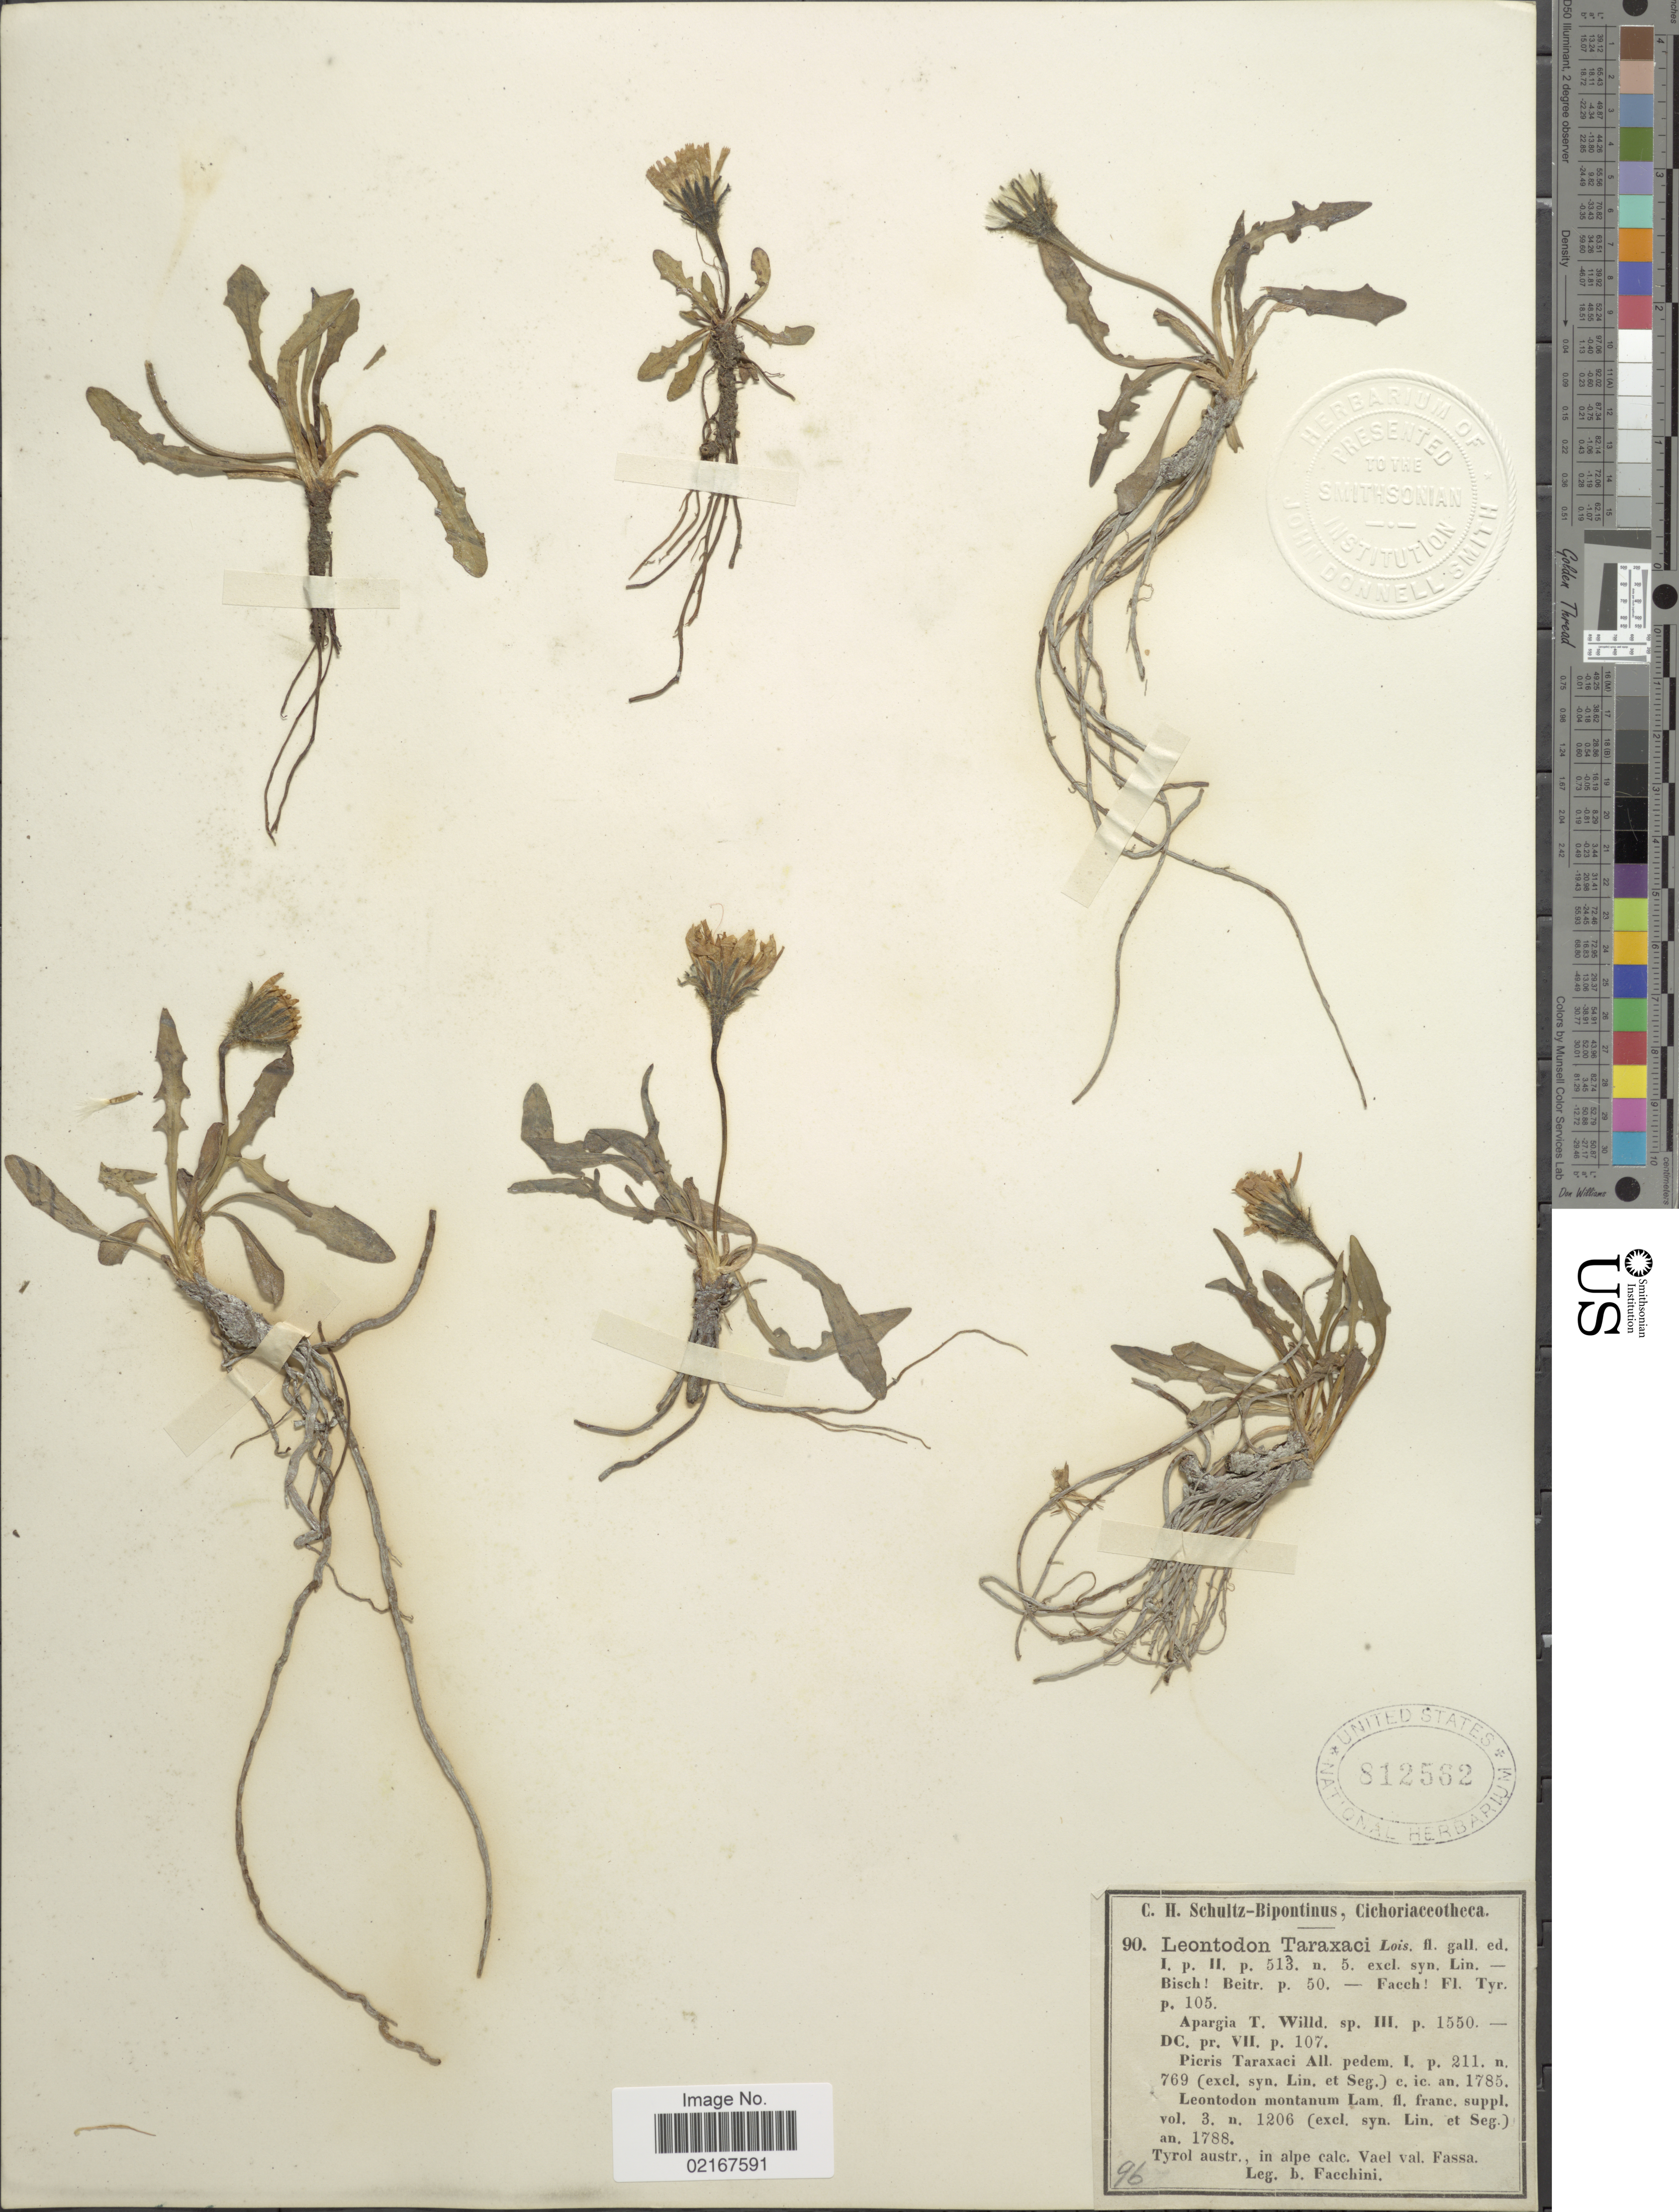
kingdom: Plantae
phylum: Tracheophyta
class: Magnoliopsida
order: Asterales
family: Asteraceae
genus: Scorzoneroides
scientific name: Scorzoneroides autumnalis subsp. borealis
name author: (Ball) Greuter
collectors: B. Facchini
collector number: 90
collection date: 1788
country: Italy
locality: Tyrol austr., in alpe calc. Vael val. Fassa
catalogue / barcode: US 812562